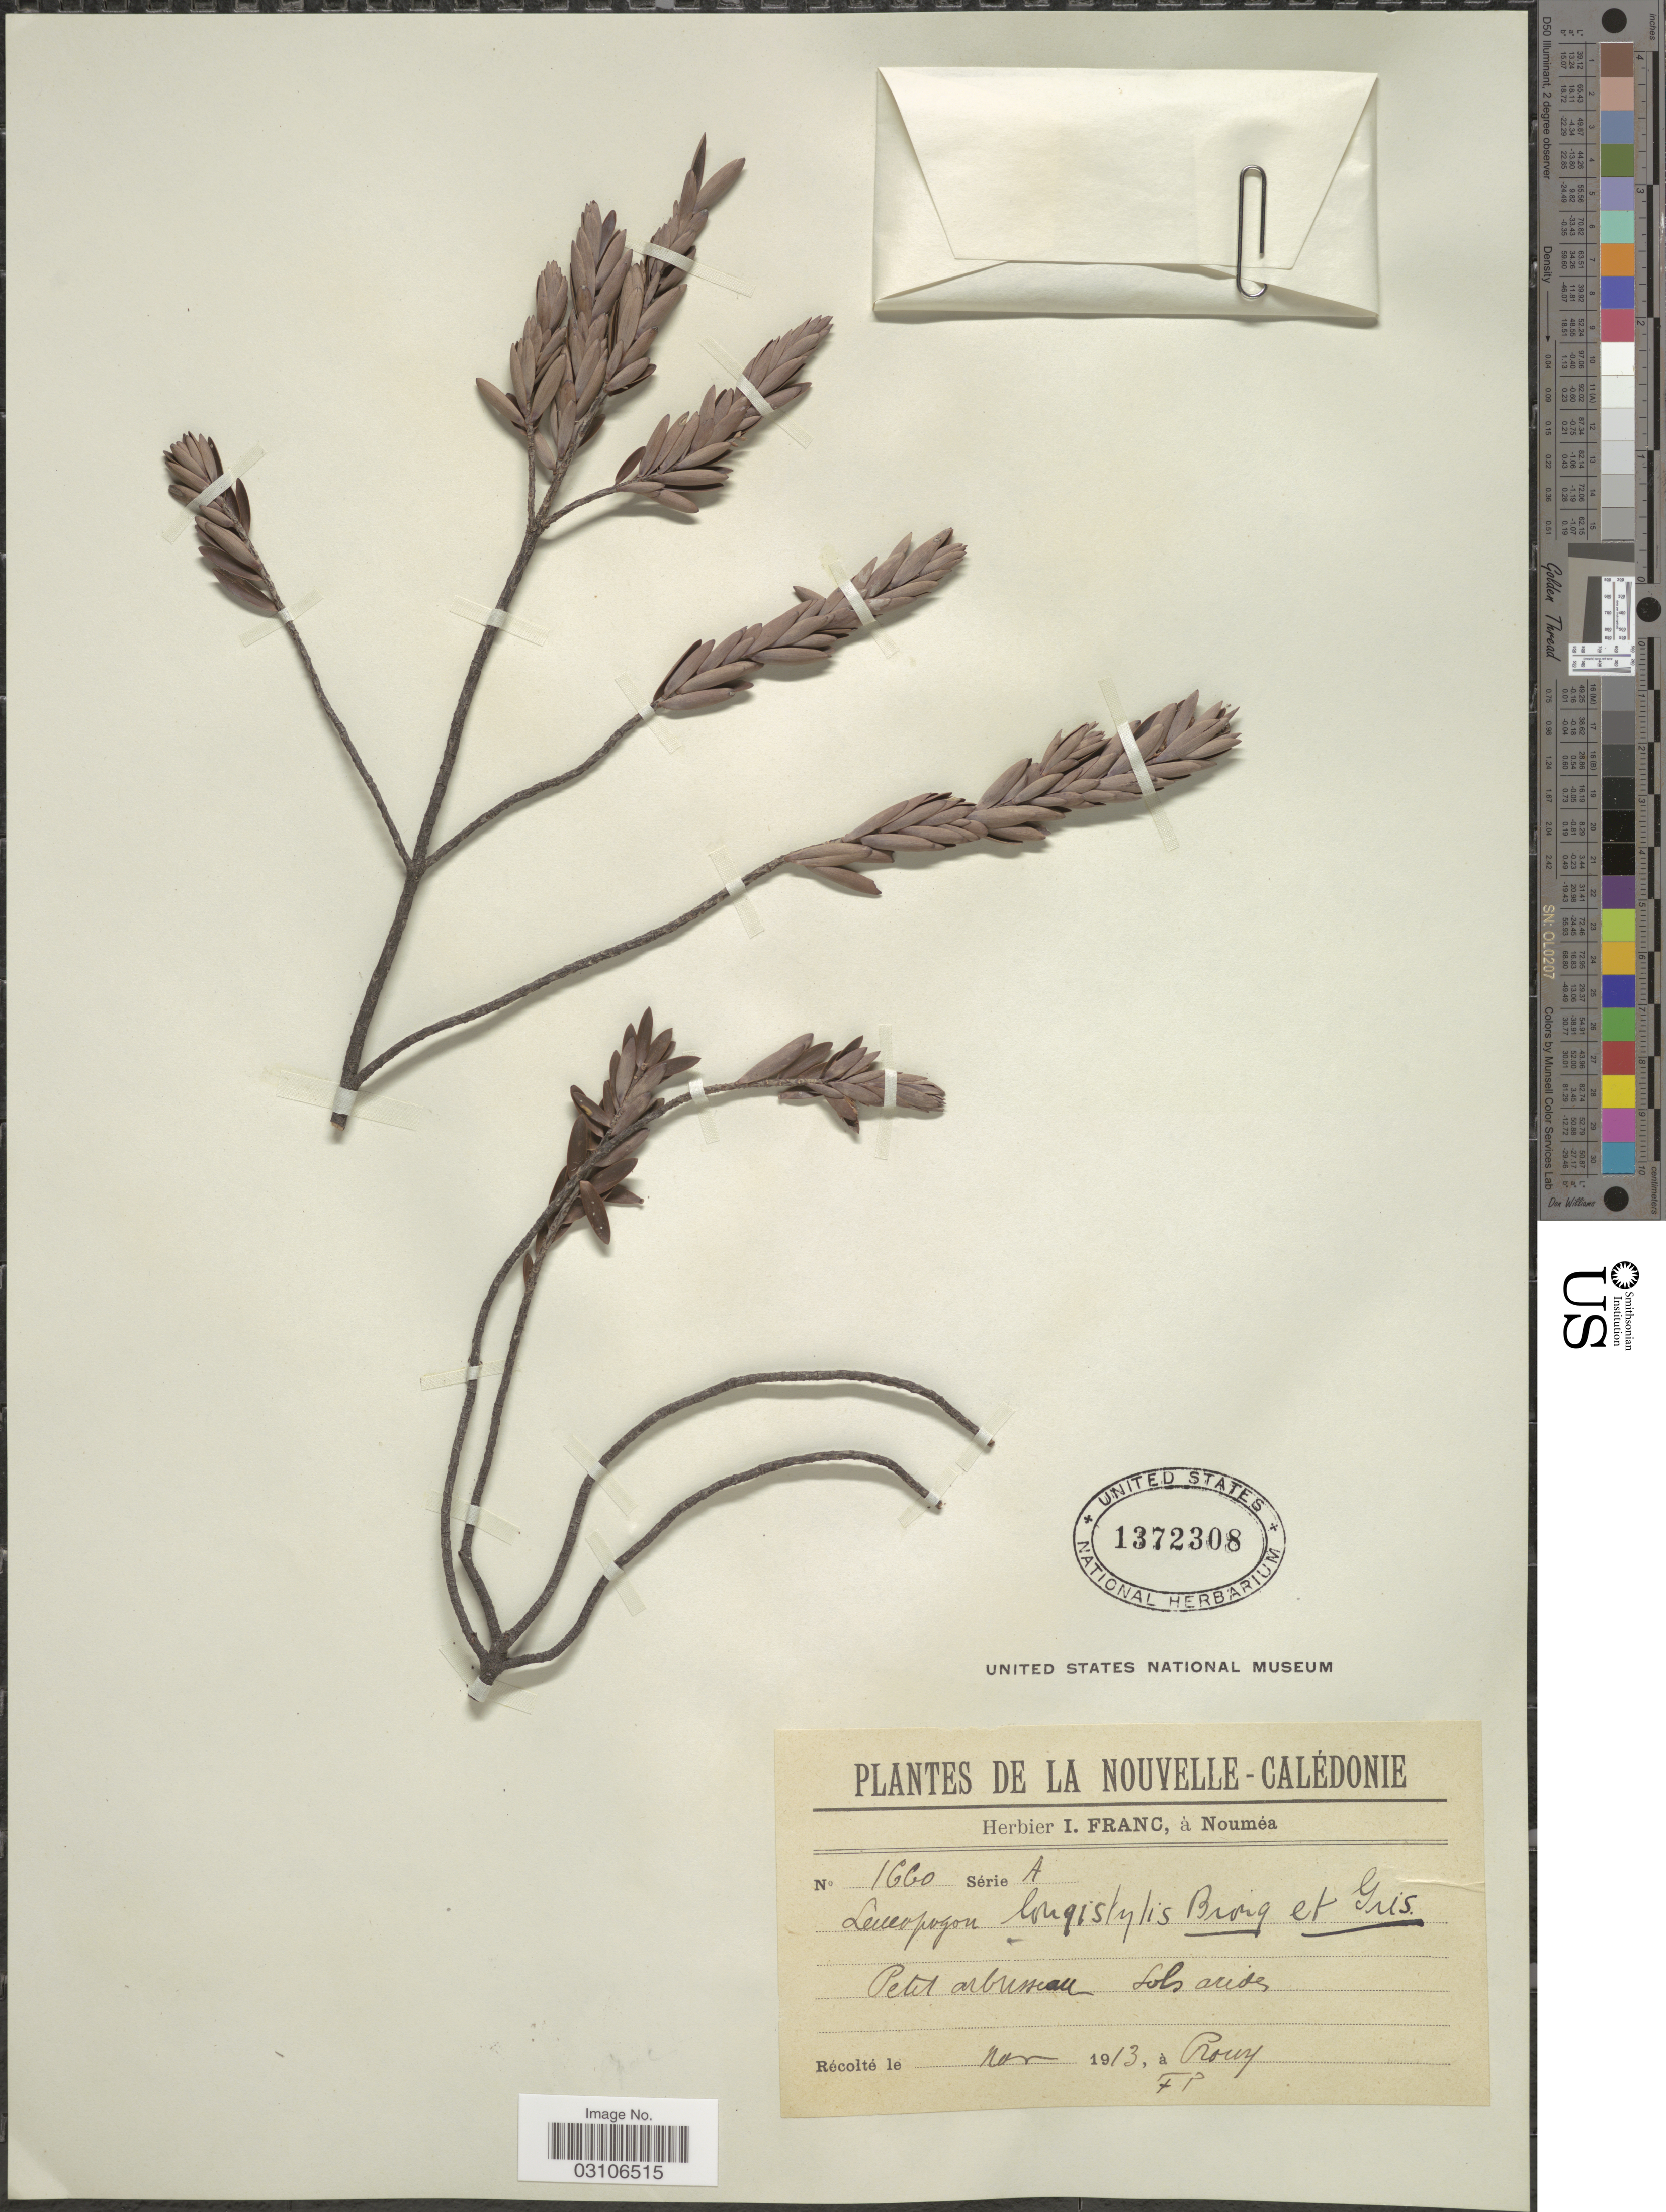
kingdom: Plantae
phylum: Tracheophyta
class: Magnoliopsida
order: Ericales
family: Ericaceae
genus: Styphelia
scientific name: Styphelia longistylis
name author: (Brongn. & Gris) Sleumer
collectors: -. Prony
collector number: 1660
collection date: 1913-11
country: New Caledonia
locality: Petit arbusseau Sols arides.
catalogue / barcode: US 1372308